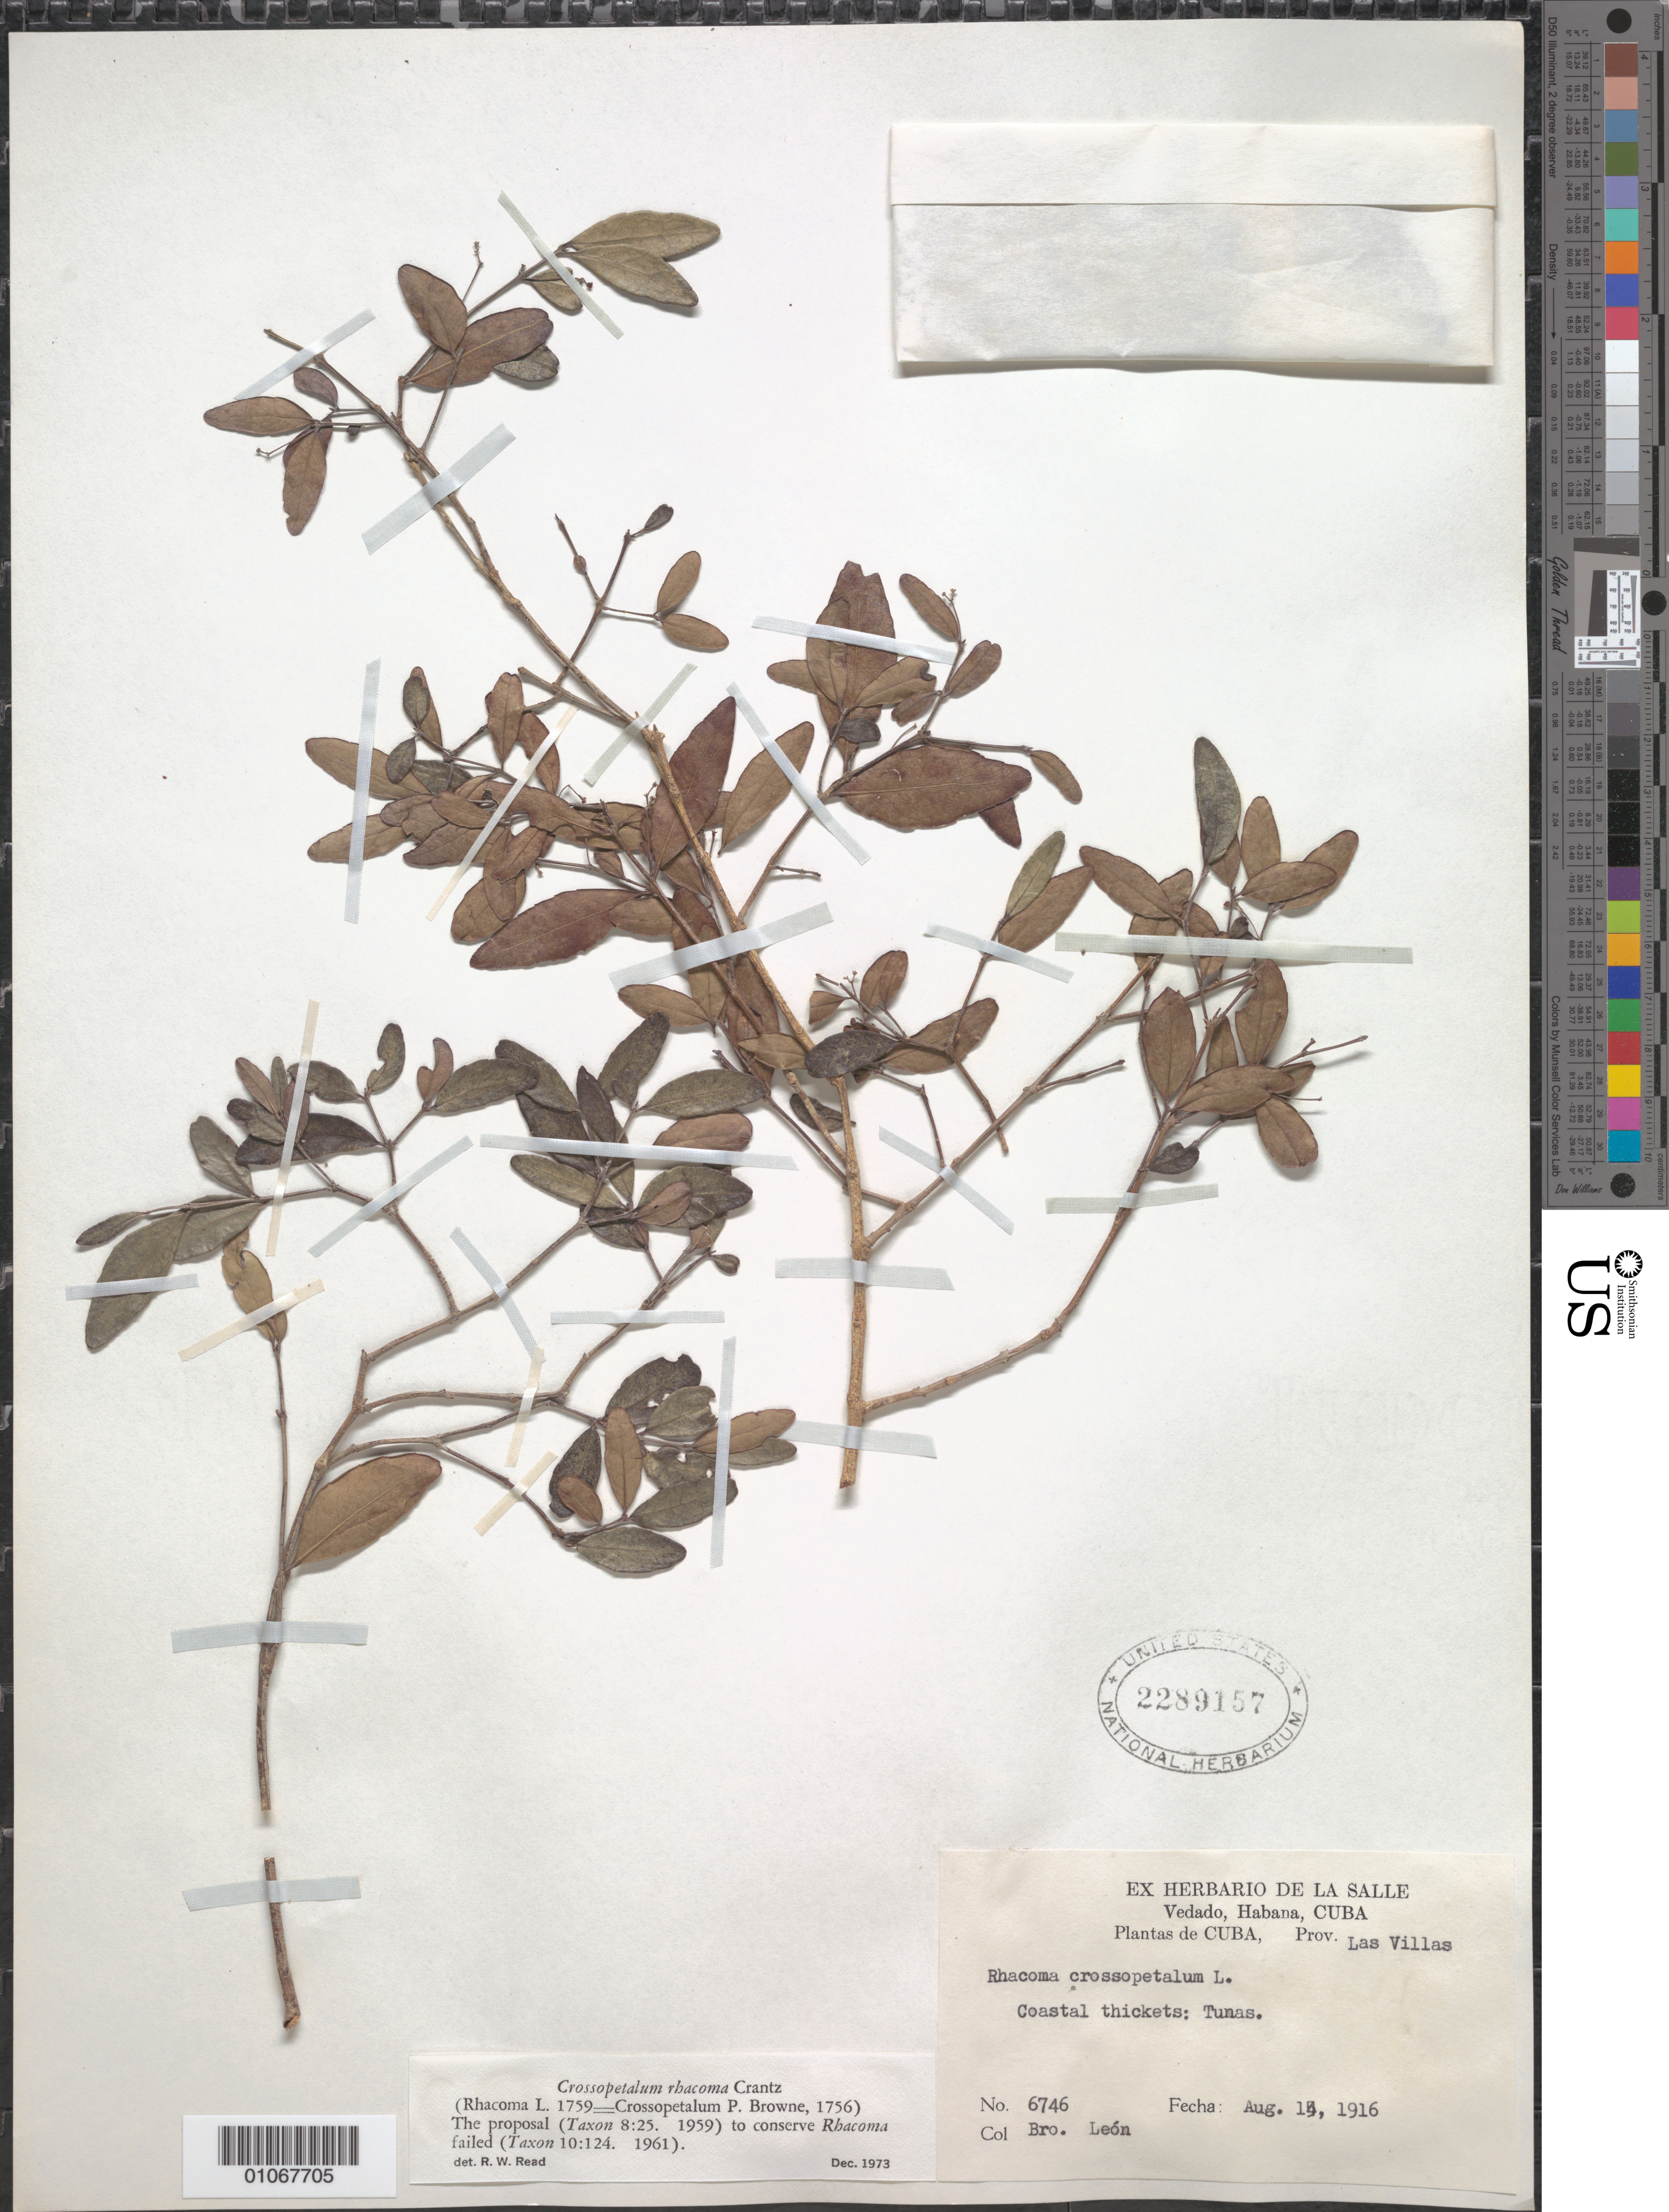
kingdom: Plantae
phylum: Tracheophyta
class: Magnoliopsida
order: Celastrales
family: Celastraceae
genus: Crossopetalum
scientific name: Crossopetalum rhacoma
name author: Crantz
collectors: Bro. León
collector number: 6746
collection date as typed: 18 Aug 1916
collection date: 1916-08-18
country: Cuba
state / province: Las Villas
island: Cuba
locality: Coastal thickets: Tunas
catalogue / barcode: US 2289157